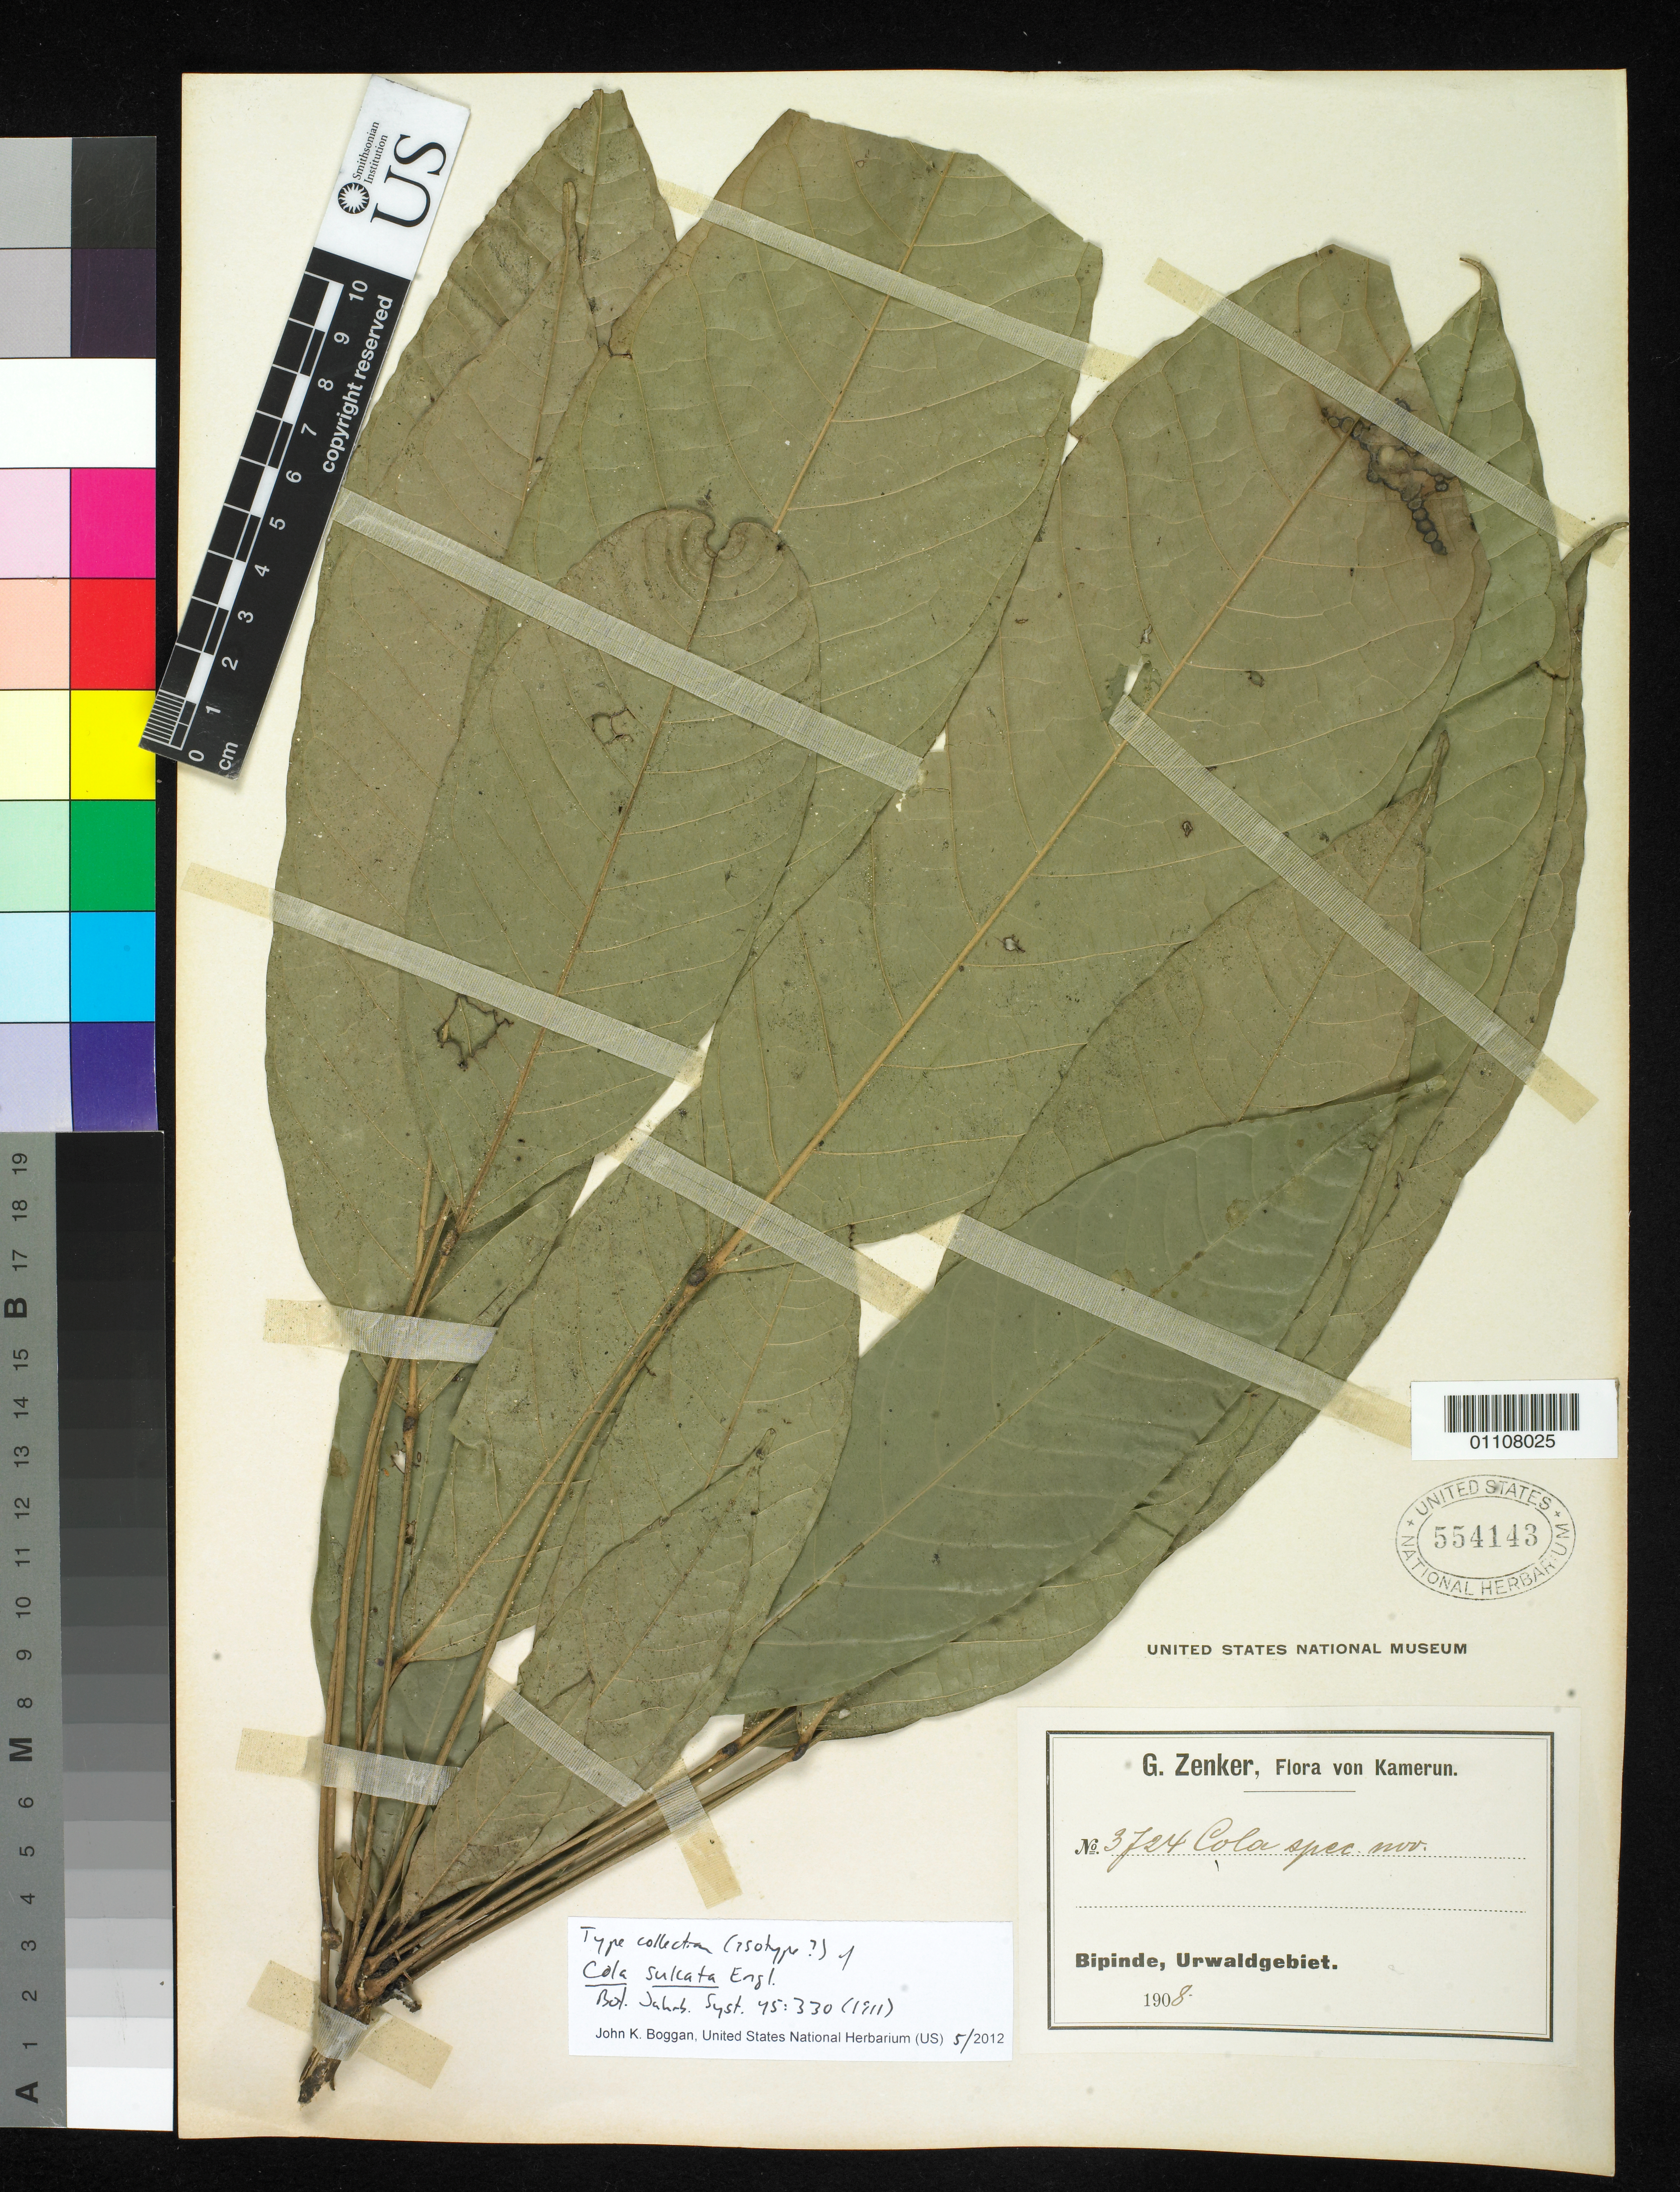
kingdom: Plantae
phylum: Tracheophyta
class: Magnoliopsida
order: Malvales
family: Malvaceae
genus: Cola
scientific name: Cola sulcata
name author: Engl.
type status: Type Collection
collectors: G. A. Zenker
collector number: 3724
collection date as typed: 1908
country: Cameroon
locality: Bipinde, Urwaldgebiet.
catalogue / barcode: US 554143